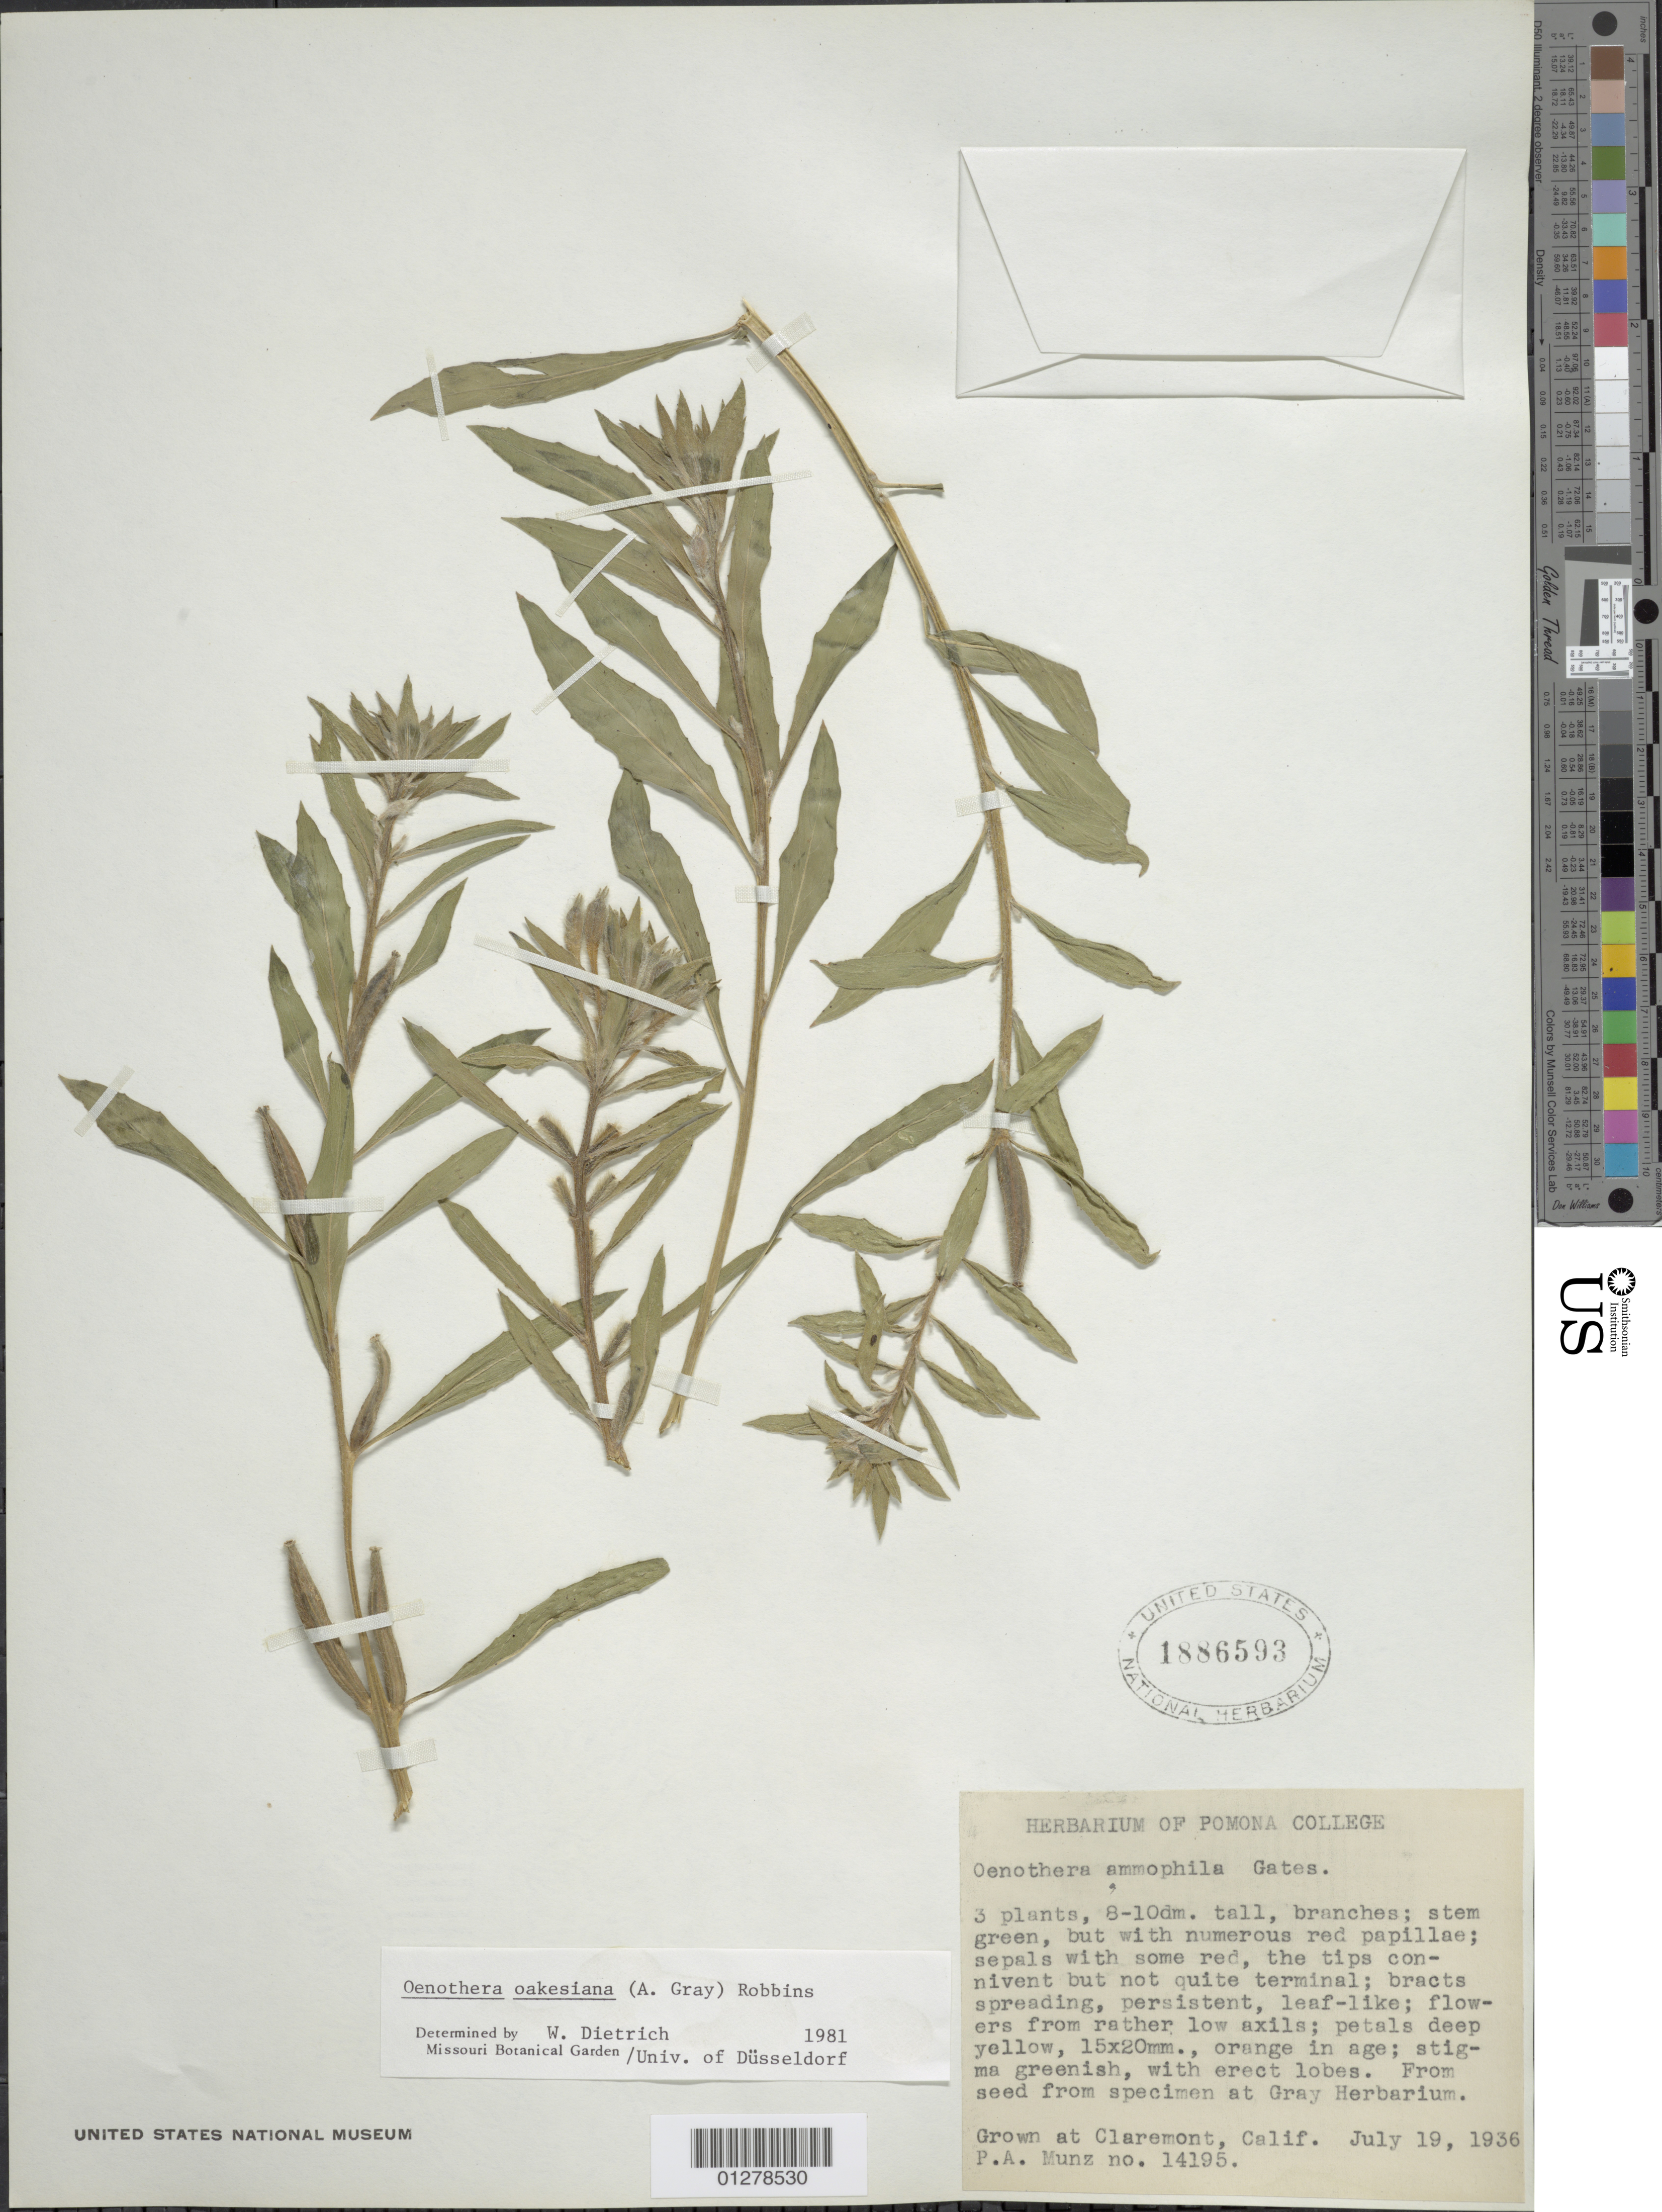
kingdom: Plantae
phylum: Tracheophyta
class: Magnoliopsida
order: Myrtales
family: Onagraceae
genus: Oenothera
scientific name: Oenothera oakesiana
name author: (A. Gray) J.W. Robbins ex S. Watson & J.M. Coult.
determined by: Dietrich, W.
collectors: P. A. Munz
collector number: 14195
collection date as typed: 19 Jul 1936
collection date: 1936-07-19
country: United States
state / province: California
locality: Claremont, Pomona College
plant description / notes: Grown from seed from specimen at Gray Herbarium.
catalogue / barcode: US 1886593